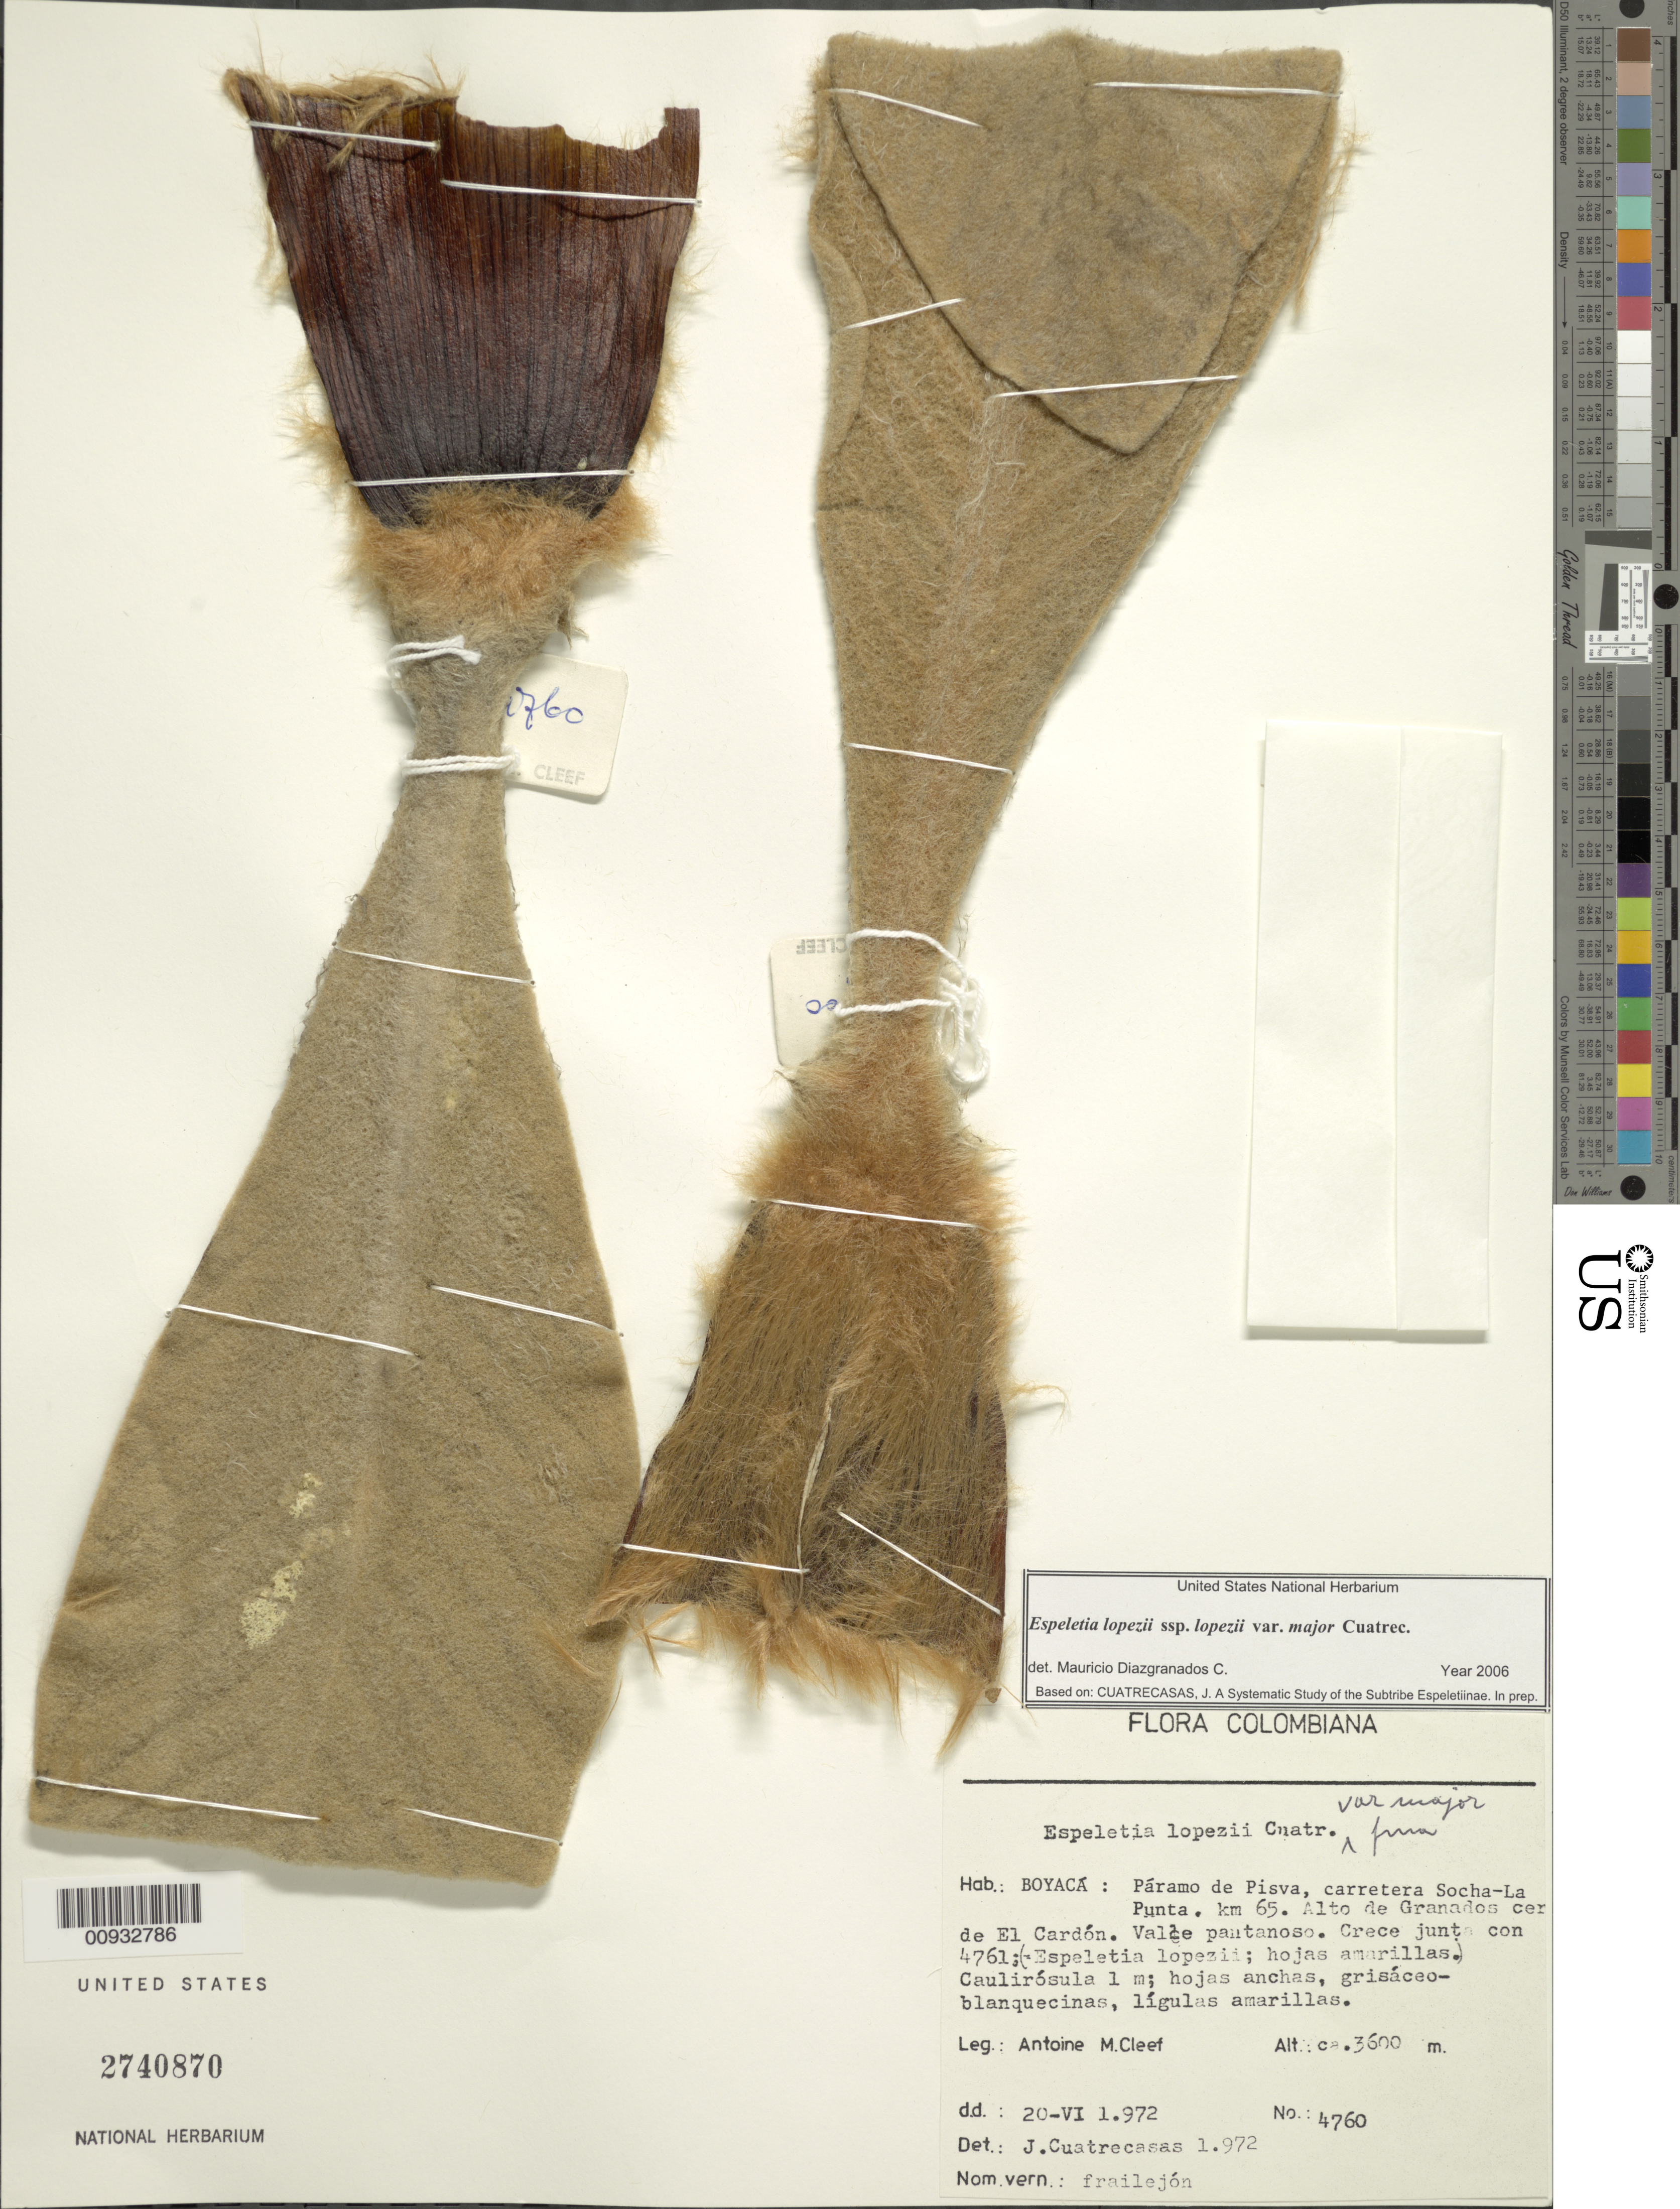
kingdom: Plantae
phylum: Tracheophyta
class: Magnoliopsida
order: Asterales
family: Asteraceae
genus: Espeletia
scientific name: Espeletia lopezii var. major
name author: Cuatrec.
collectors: A. M. Cleef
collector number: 4760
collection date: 1972-06-20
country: Colombia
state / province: Boyacá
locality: Paramo de Pisva, carretera Socha-La Punta. km 65. Alto de Granados cerca de El Cardon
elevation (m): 3600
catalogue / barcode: US 2740870